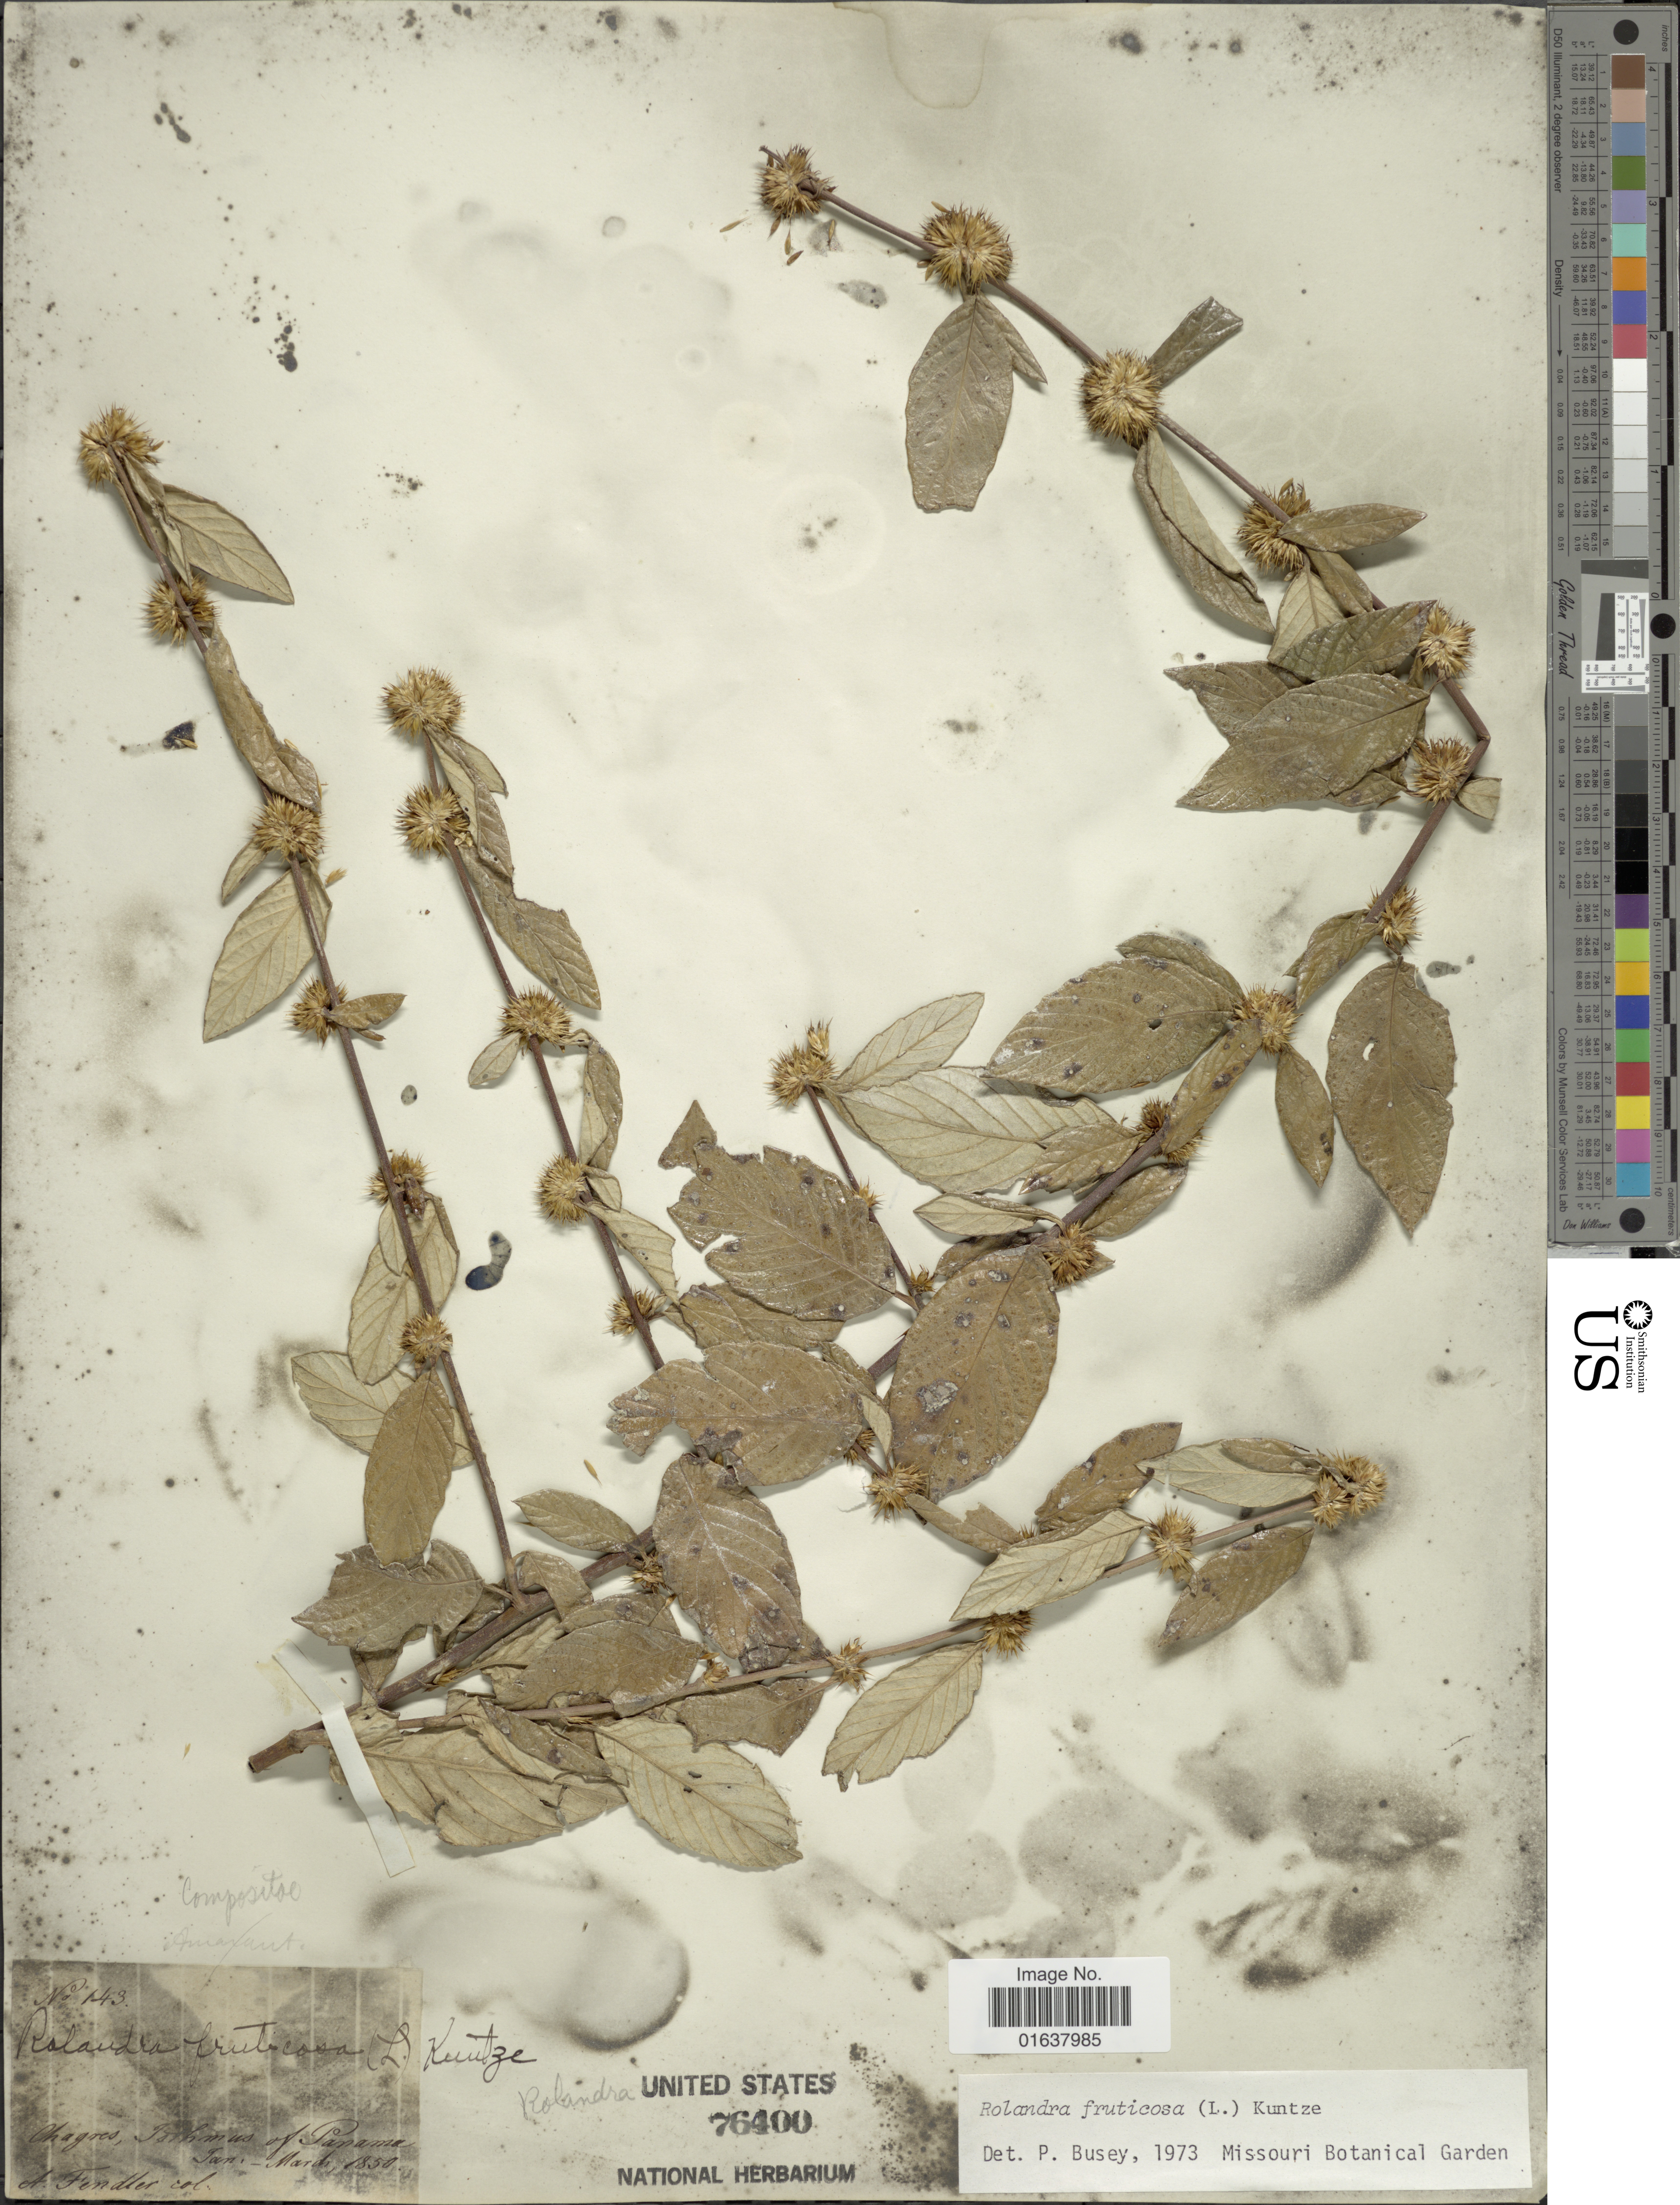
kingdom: Plantae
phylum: Tracheophyta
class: Magnoliopsida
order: Asterales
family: Asteraceae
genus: Rolandra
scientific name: Rolandra fruticosa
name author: (L.) Kuntze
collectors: A. Fendler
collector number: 143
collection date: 1850-01/1850-03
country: Panama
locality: Chagres, Isthmus of Panama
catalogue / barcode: US 76400